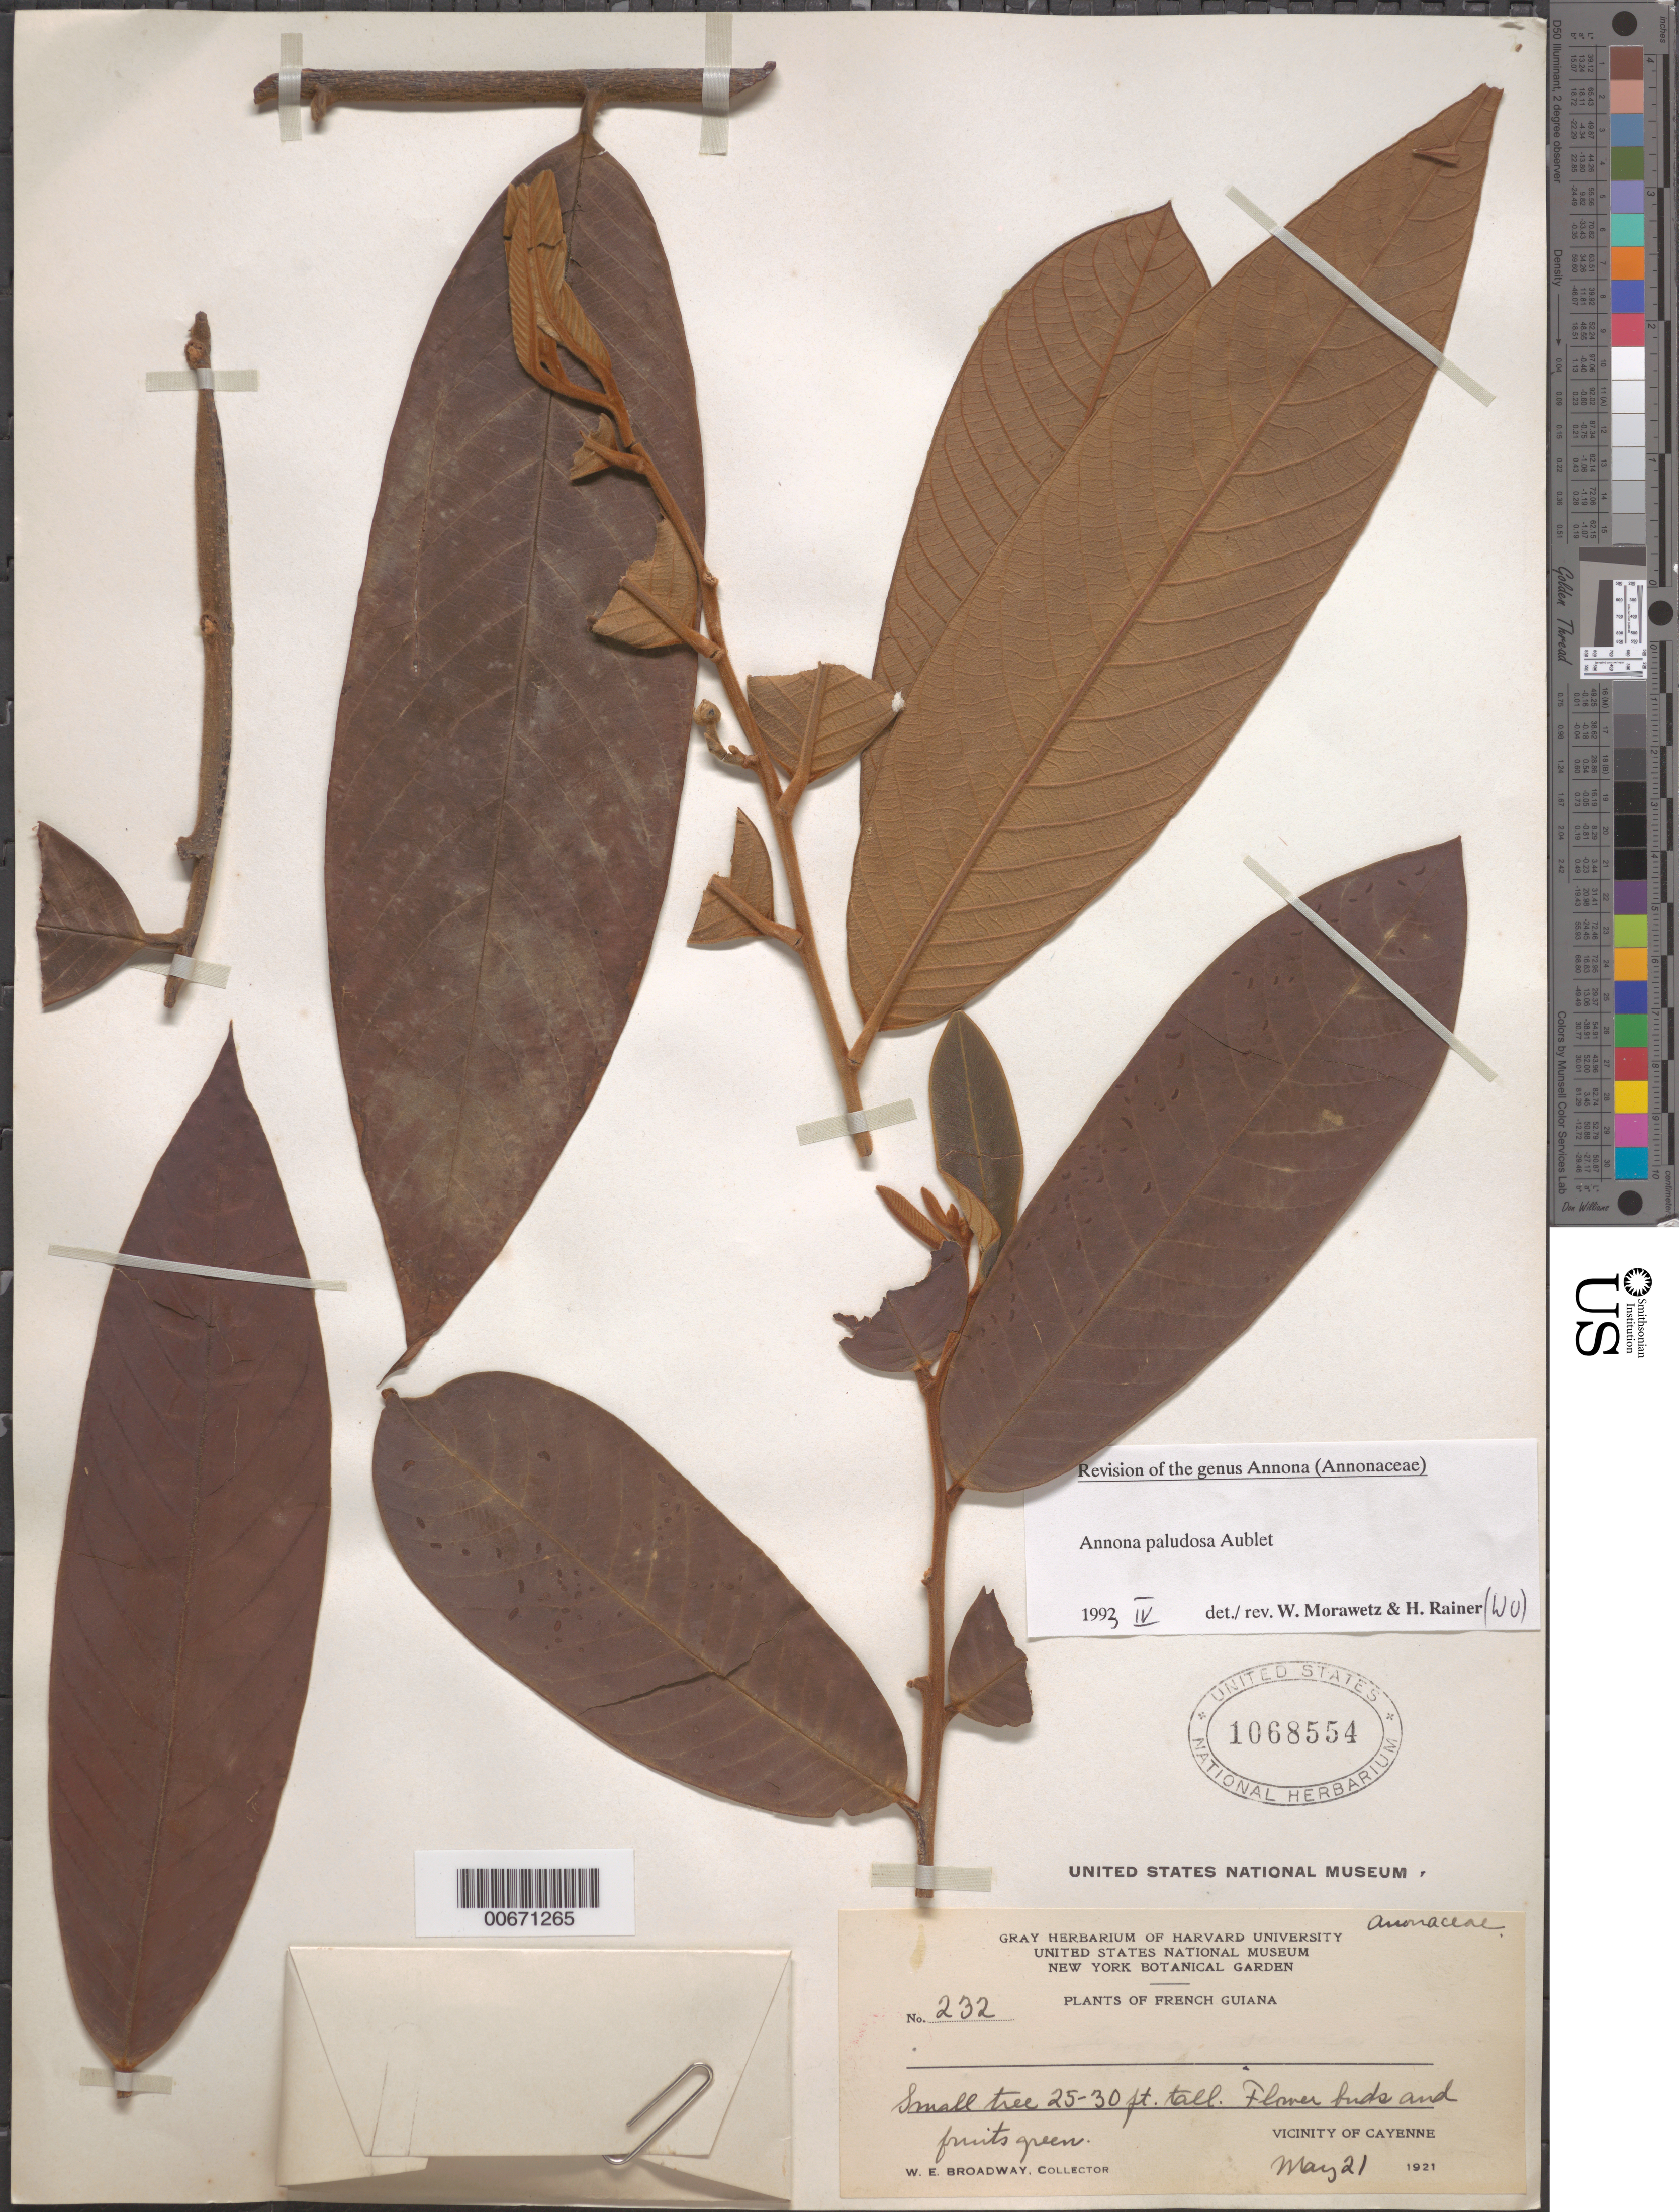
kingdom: Plantae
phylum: Tracheophyta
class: Magnoliopsida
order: Magnoliales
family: Annonaceae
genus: Annona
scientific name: Annona paludosa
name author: Aubl.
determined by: Morawetz, W. & Rainer, H.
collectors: W. E. Broadway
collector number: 232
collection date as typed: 21-May-21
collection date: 1921-05-21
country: French Guiana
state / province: Cayenne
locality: Cayenne, vic.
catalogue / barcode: US 1068554